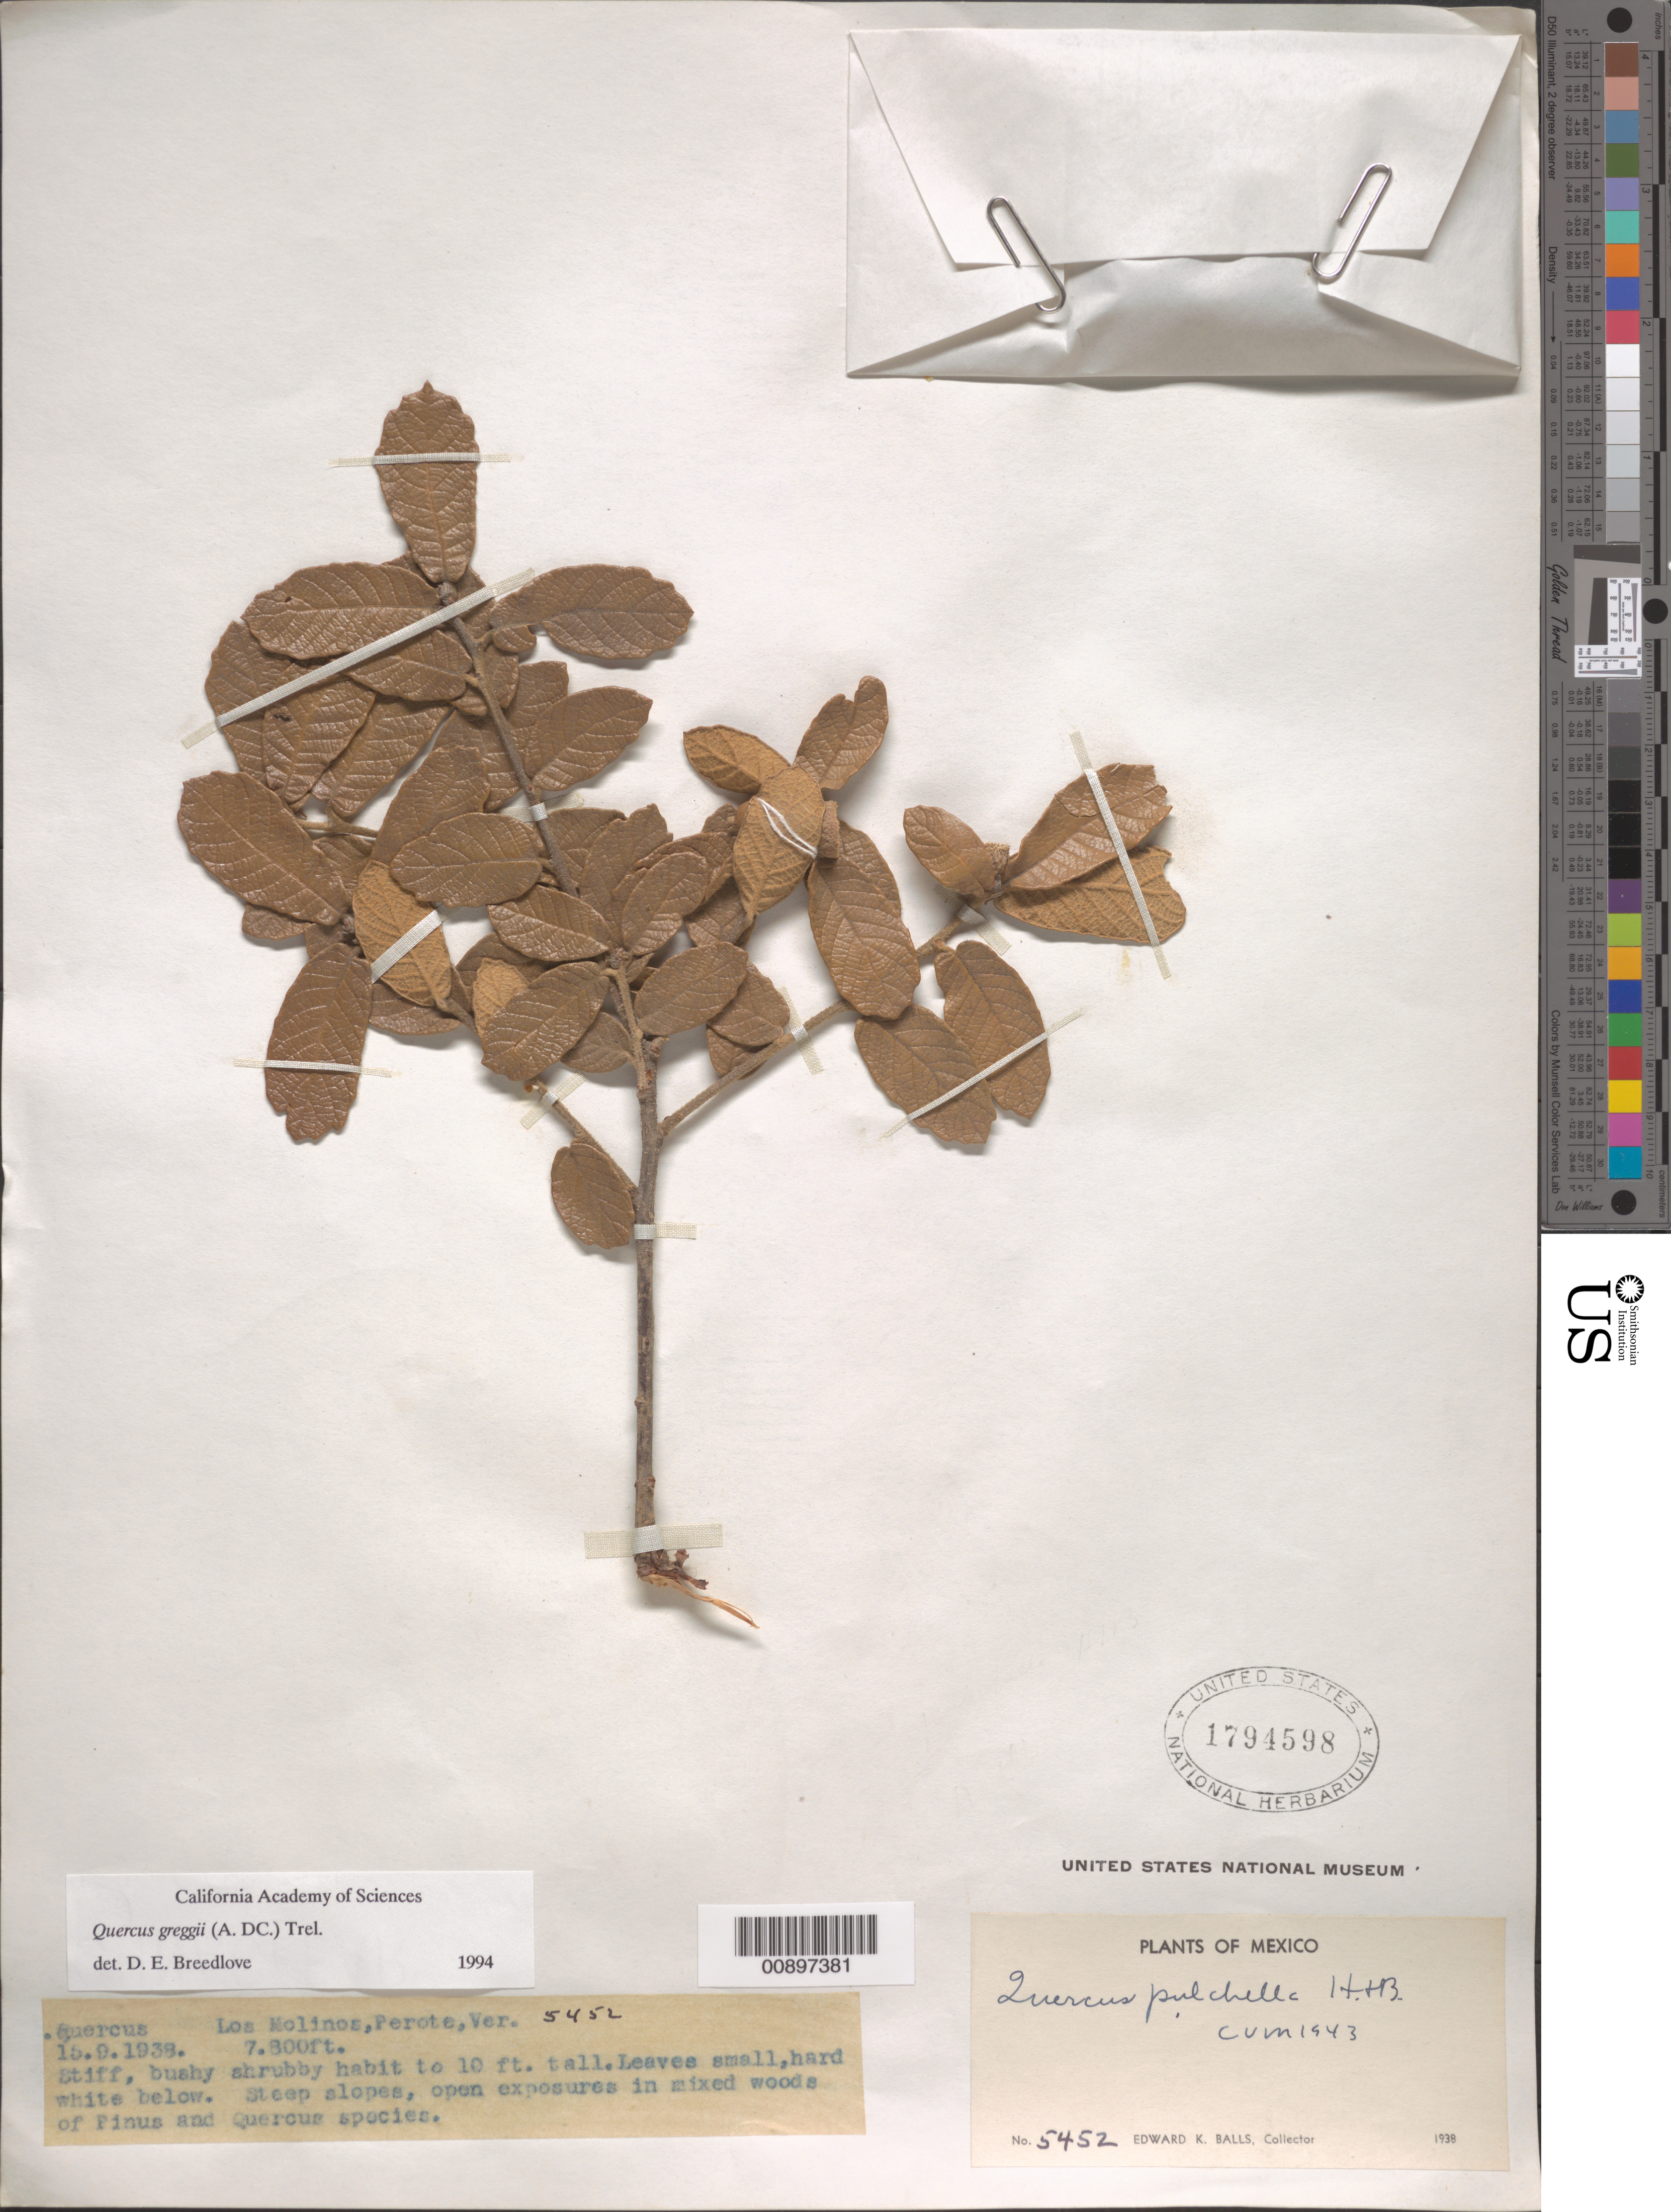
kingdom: Plantae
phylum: Tracheophyta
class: Magnoliopsida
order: Fagales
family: Fagaceae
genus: Quercus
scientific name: Quercus greggii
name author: (A. DC.) Trel.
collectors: E. K. Balls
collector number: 5452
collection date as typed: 15 Sep 1938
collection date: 1938-09-15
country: Mexico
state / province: Veracruz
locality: Los Molinos, Perote, Veracruz.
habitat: Steep slopes, open exposures in mixed woods of Pinus and Quercus species.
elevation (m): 2377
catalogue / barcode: US 1794598